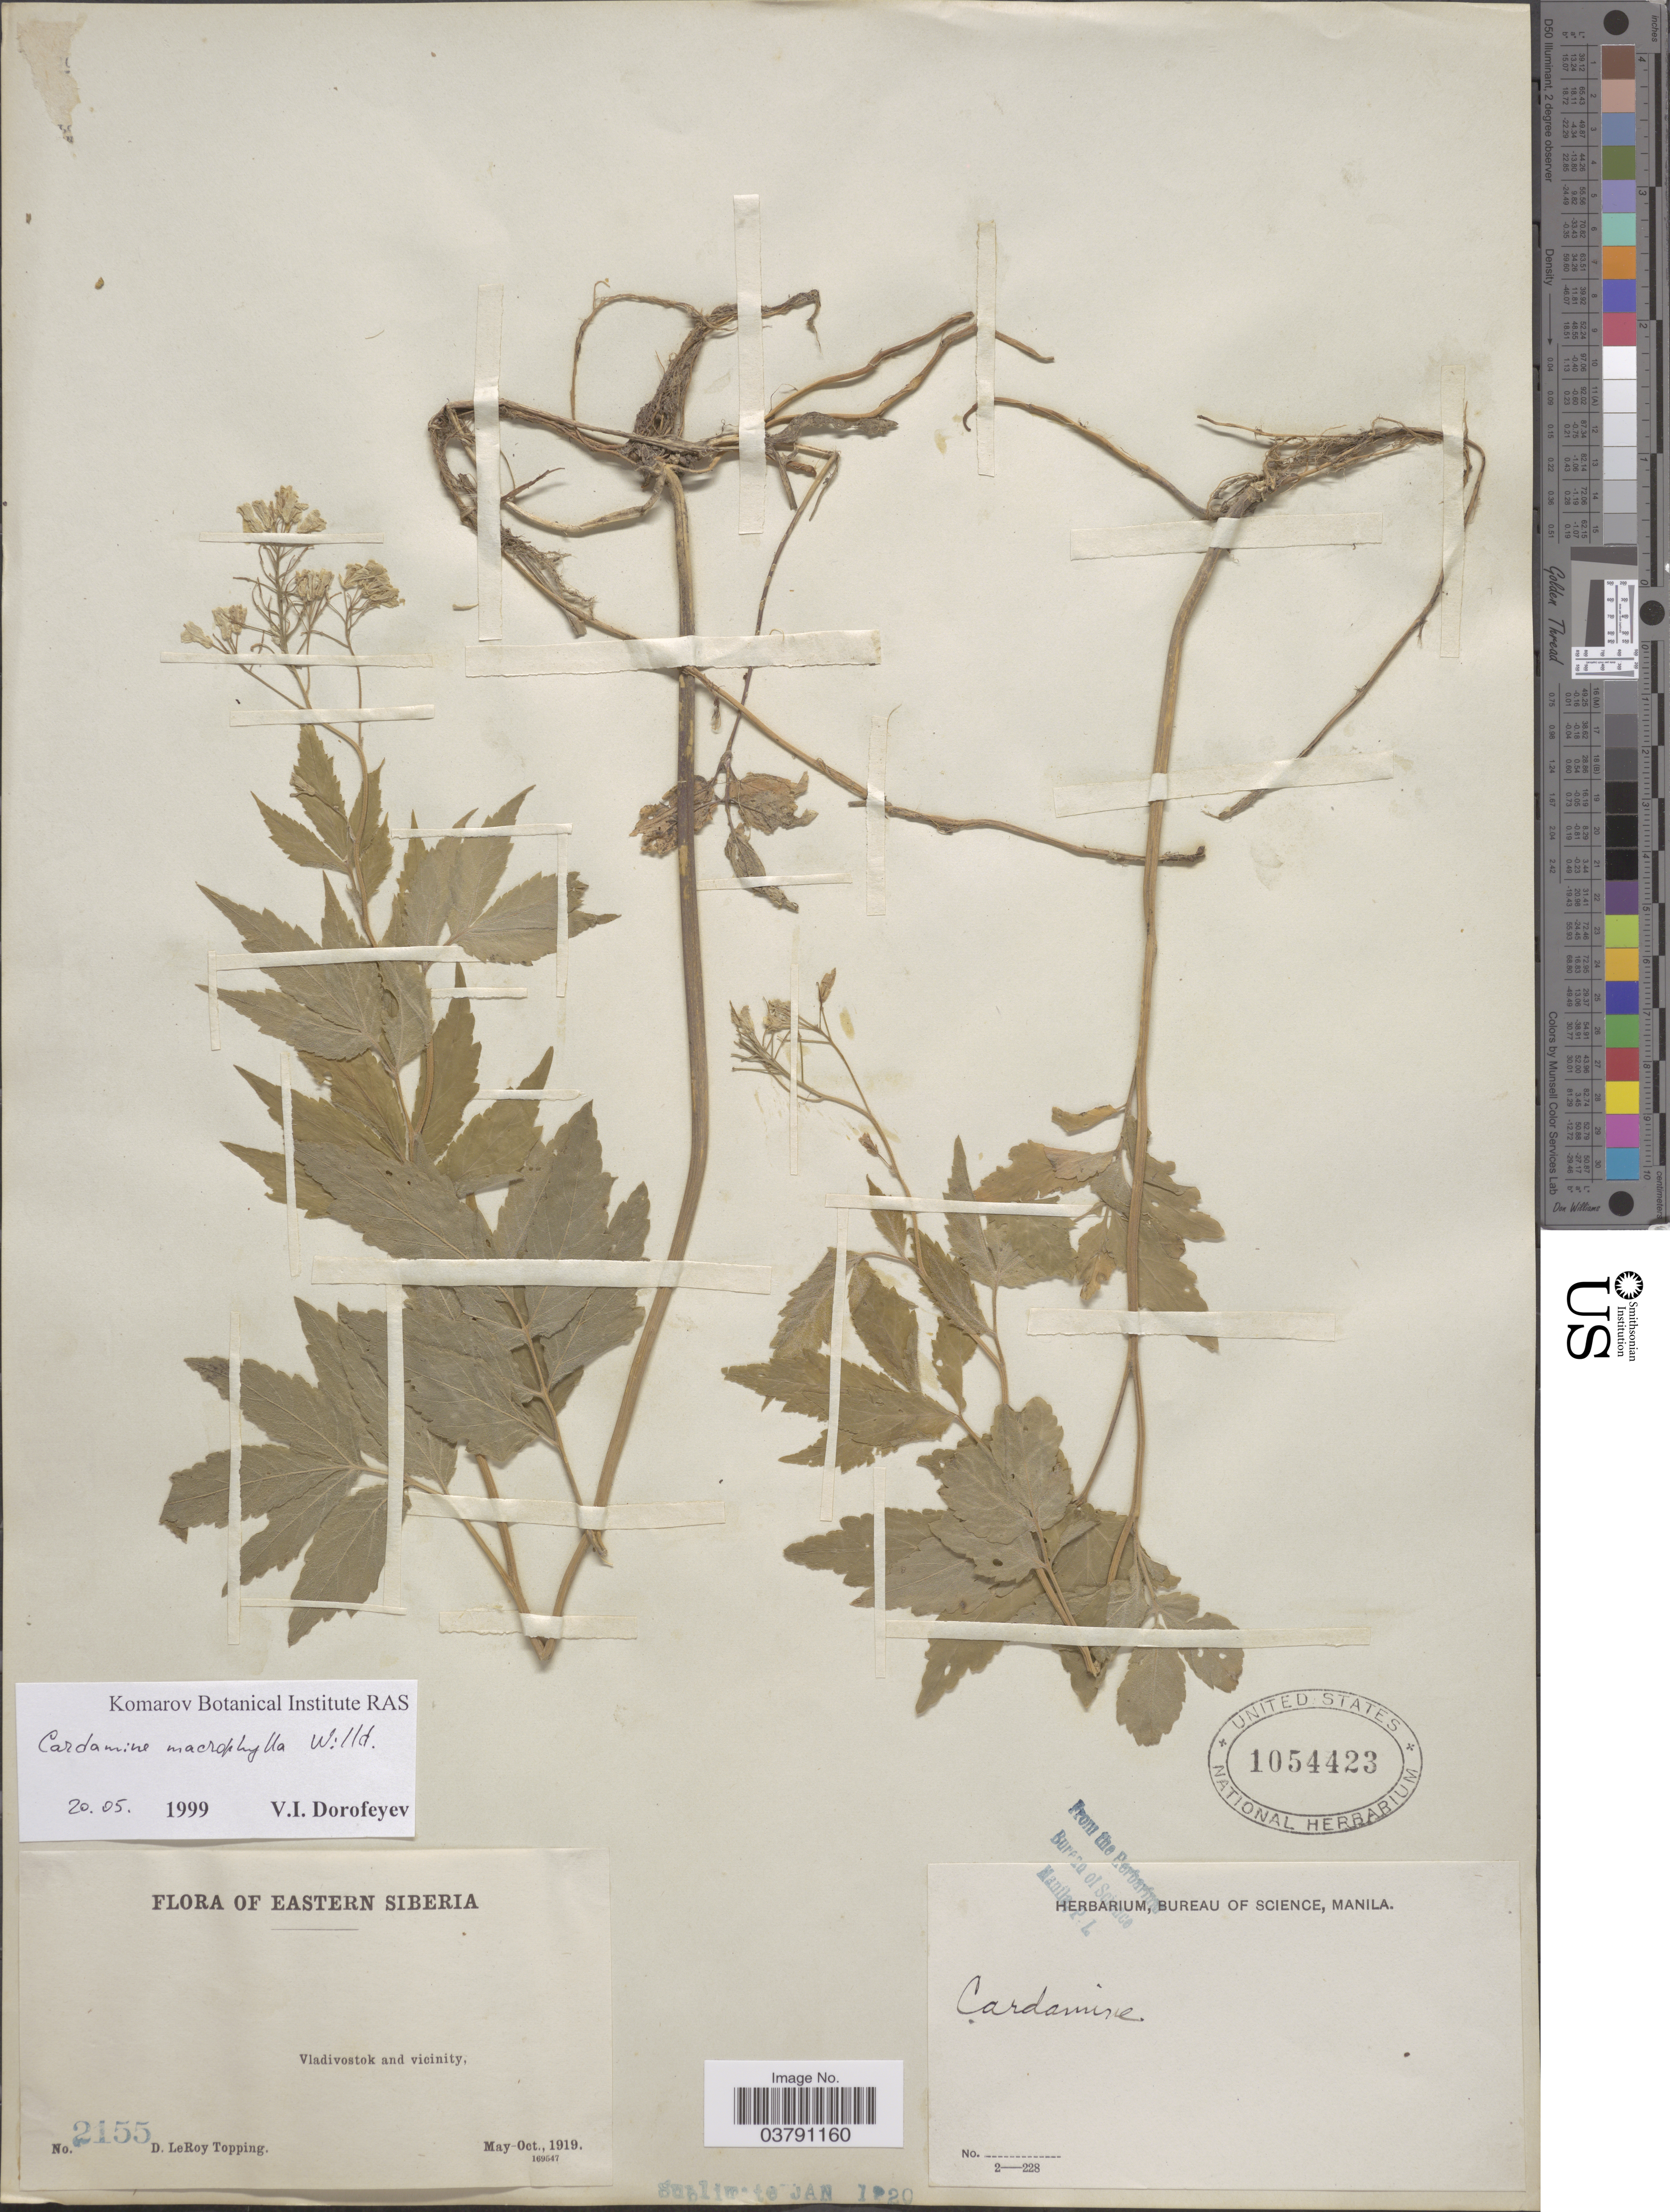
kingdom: Plantae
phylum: Tracheophyta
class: Magnoliopsida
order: Brassicales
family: Brassicaceae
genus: Cardamine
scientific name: Cardamine macrophylla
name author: Willd.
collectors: D. L. Topping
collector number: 2155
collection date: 1919-05/1919-10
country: Russian Federation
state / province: Primorsky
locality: Eastern Siberia. Vladivostok and vicinity.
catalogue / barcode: US 1054423